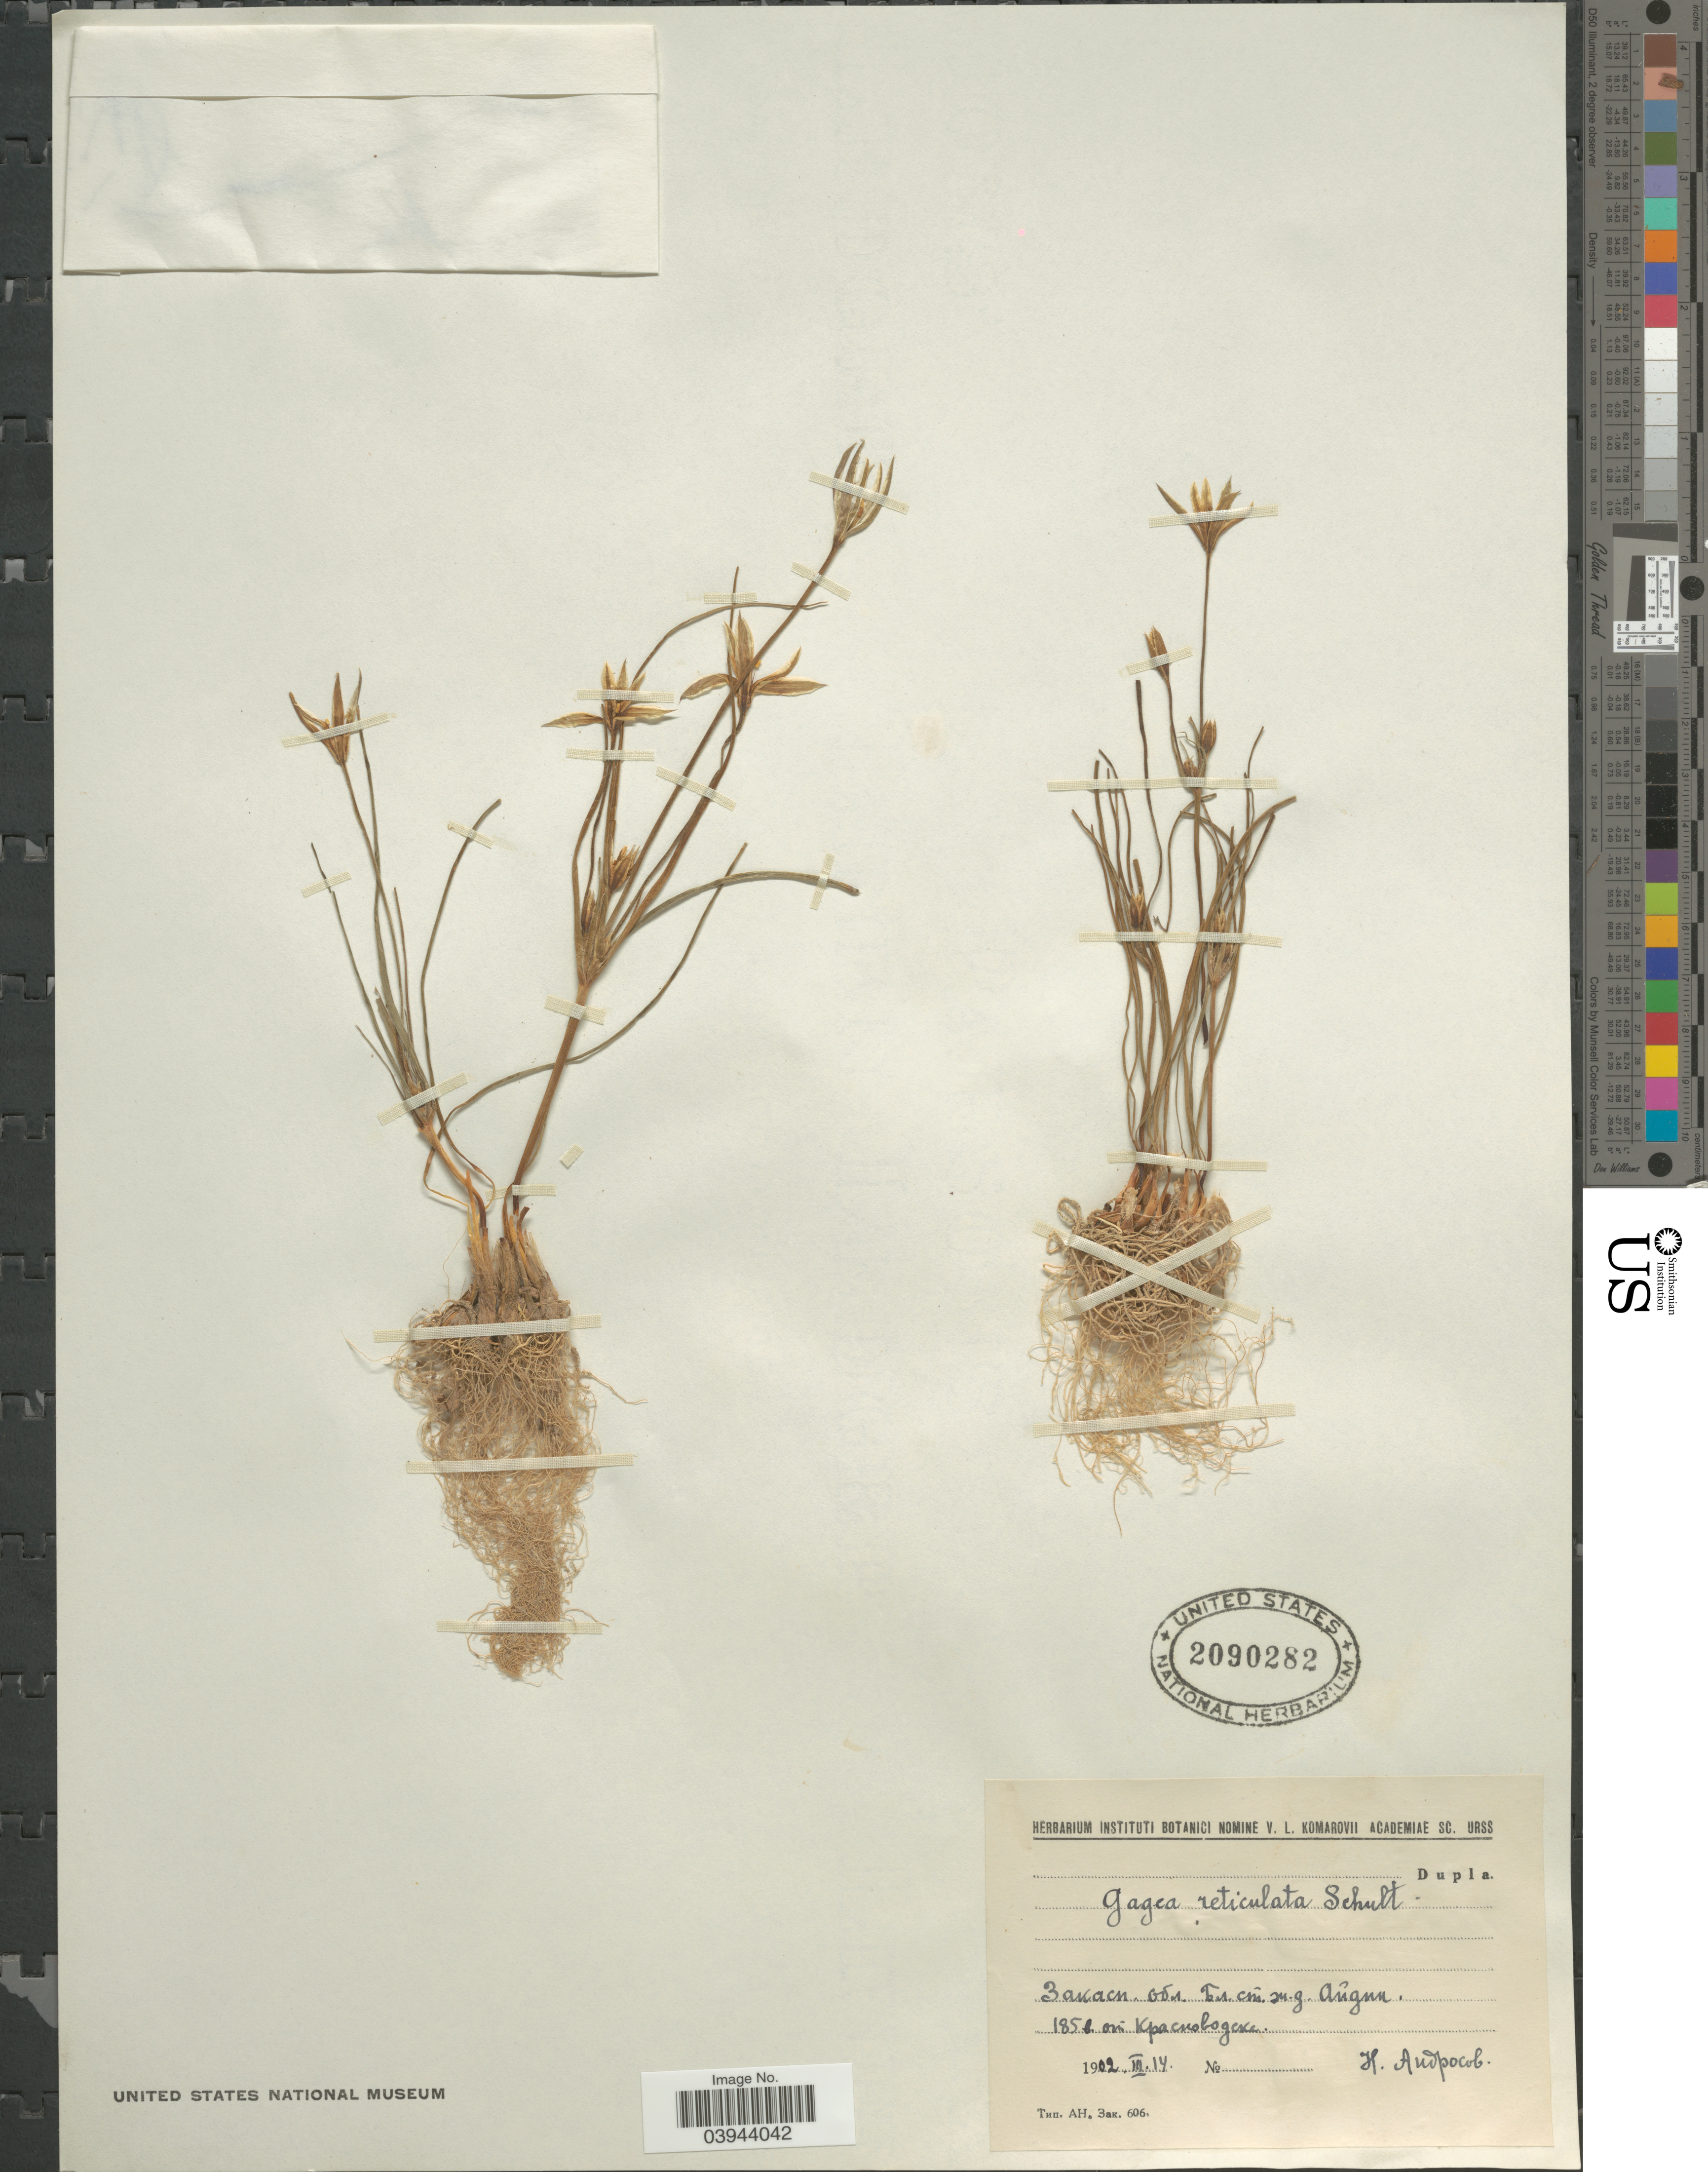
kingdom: Plantae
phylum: Tracheophyta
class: Liliopsida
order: Liliales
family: Liliaceae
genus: Gagea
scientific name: Gagea reticulata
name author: (Pall.) Schult. & Schult. f.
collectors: X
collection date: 1902-03-14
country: Turkmenistan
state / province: Balkan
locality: Near railroad station Aydyn, 197 km from Krasnovodsk (now Turkmenbasy)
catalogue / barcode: US 2090282